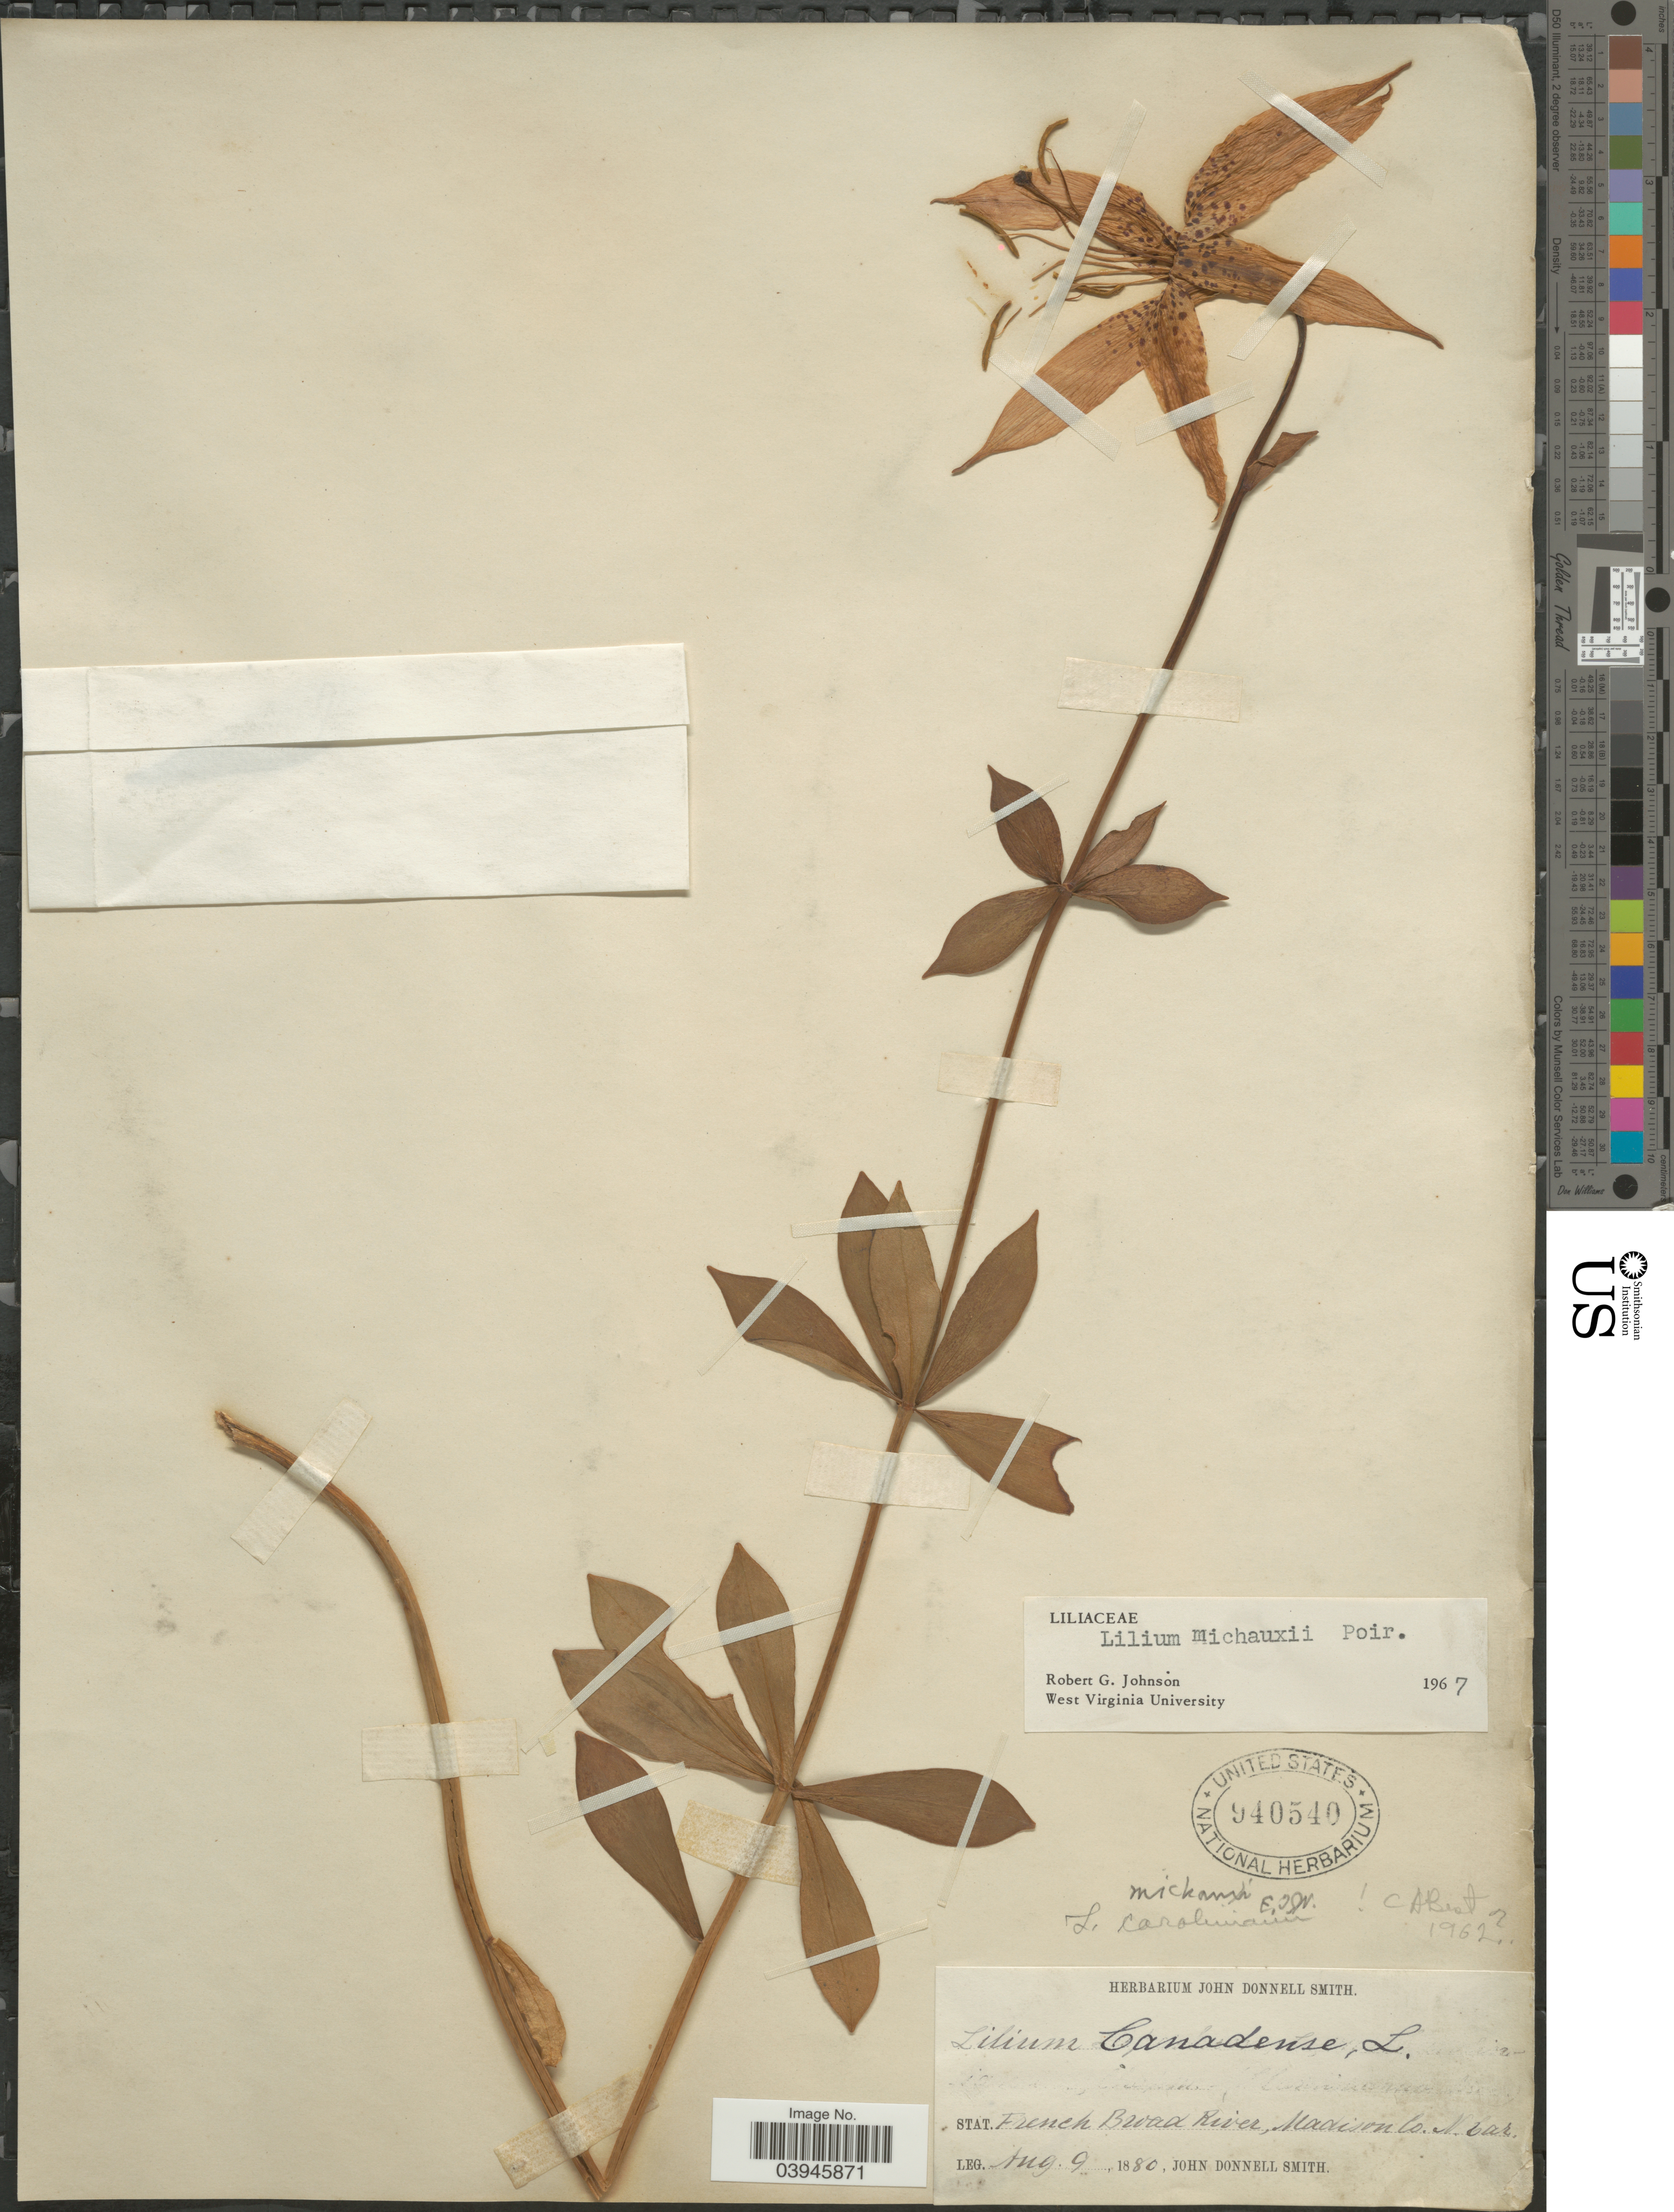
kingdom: Plantae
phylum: Tracheophyta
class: Liliopsida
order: Liliales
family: Liliaceae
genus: Lilium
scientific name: Lilium michauxii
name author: Poir.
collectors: J. Donnell Smith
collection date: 1880-08-09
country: United States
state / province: North Carolina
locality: Stat. French Broad River, Madison Co.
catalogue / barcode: US 940540